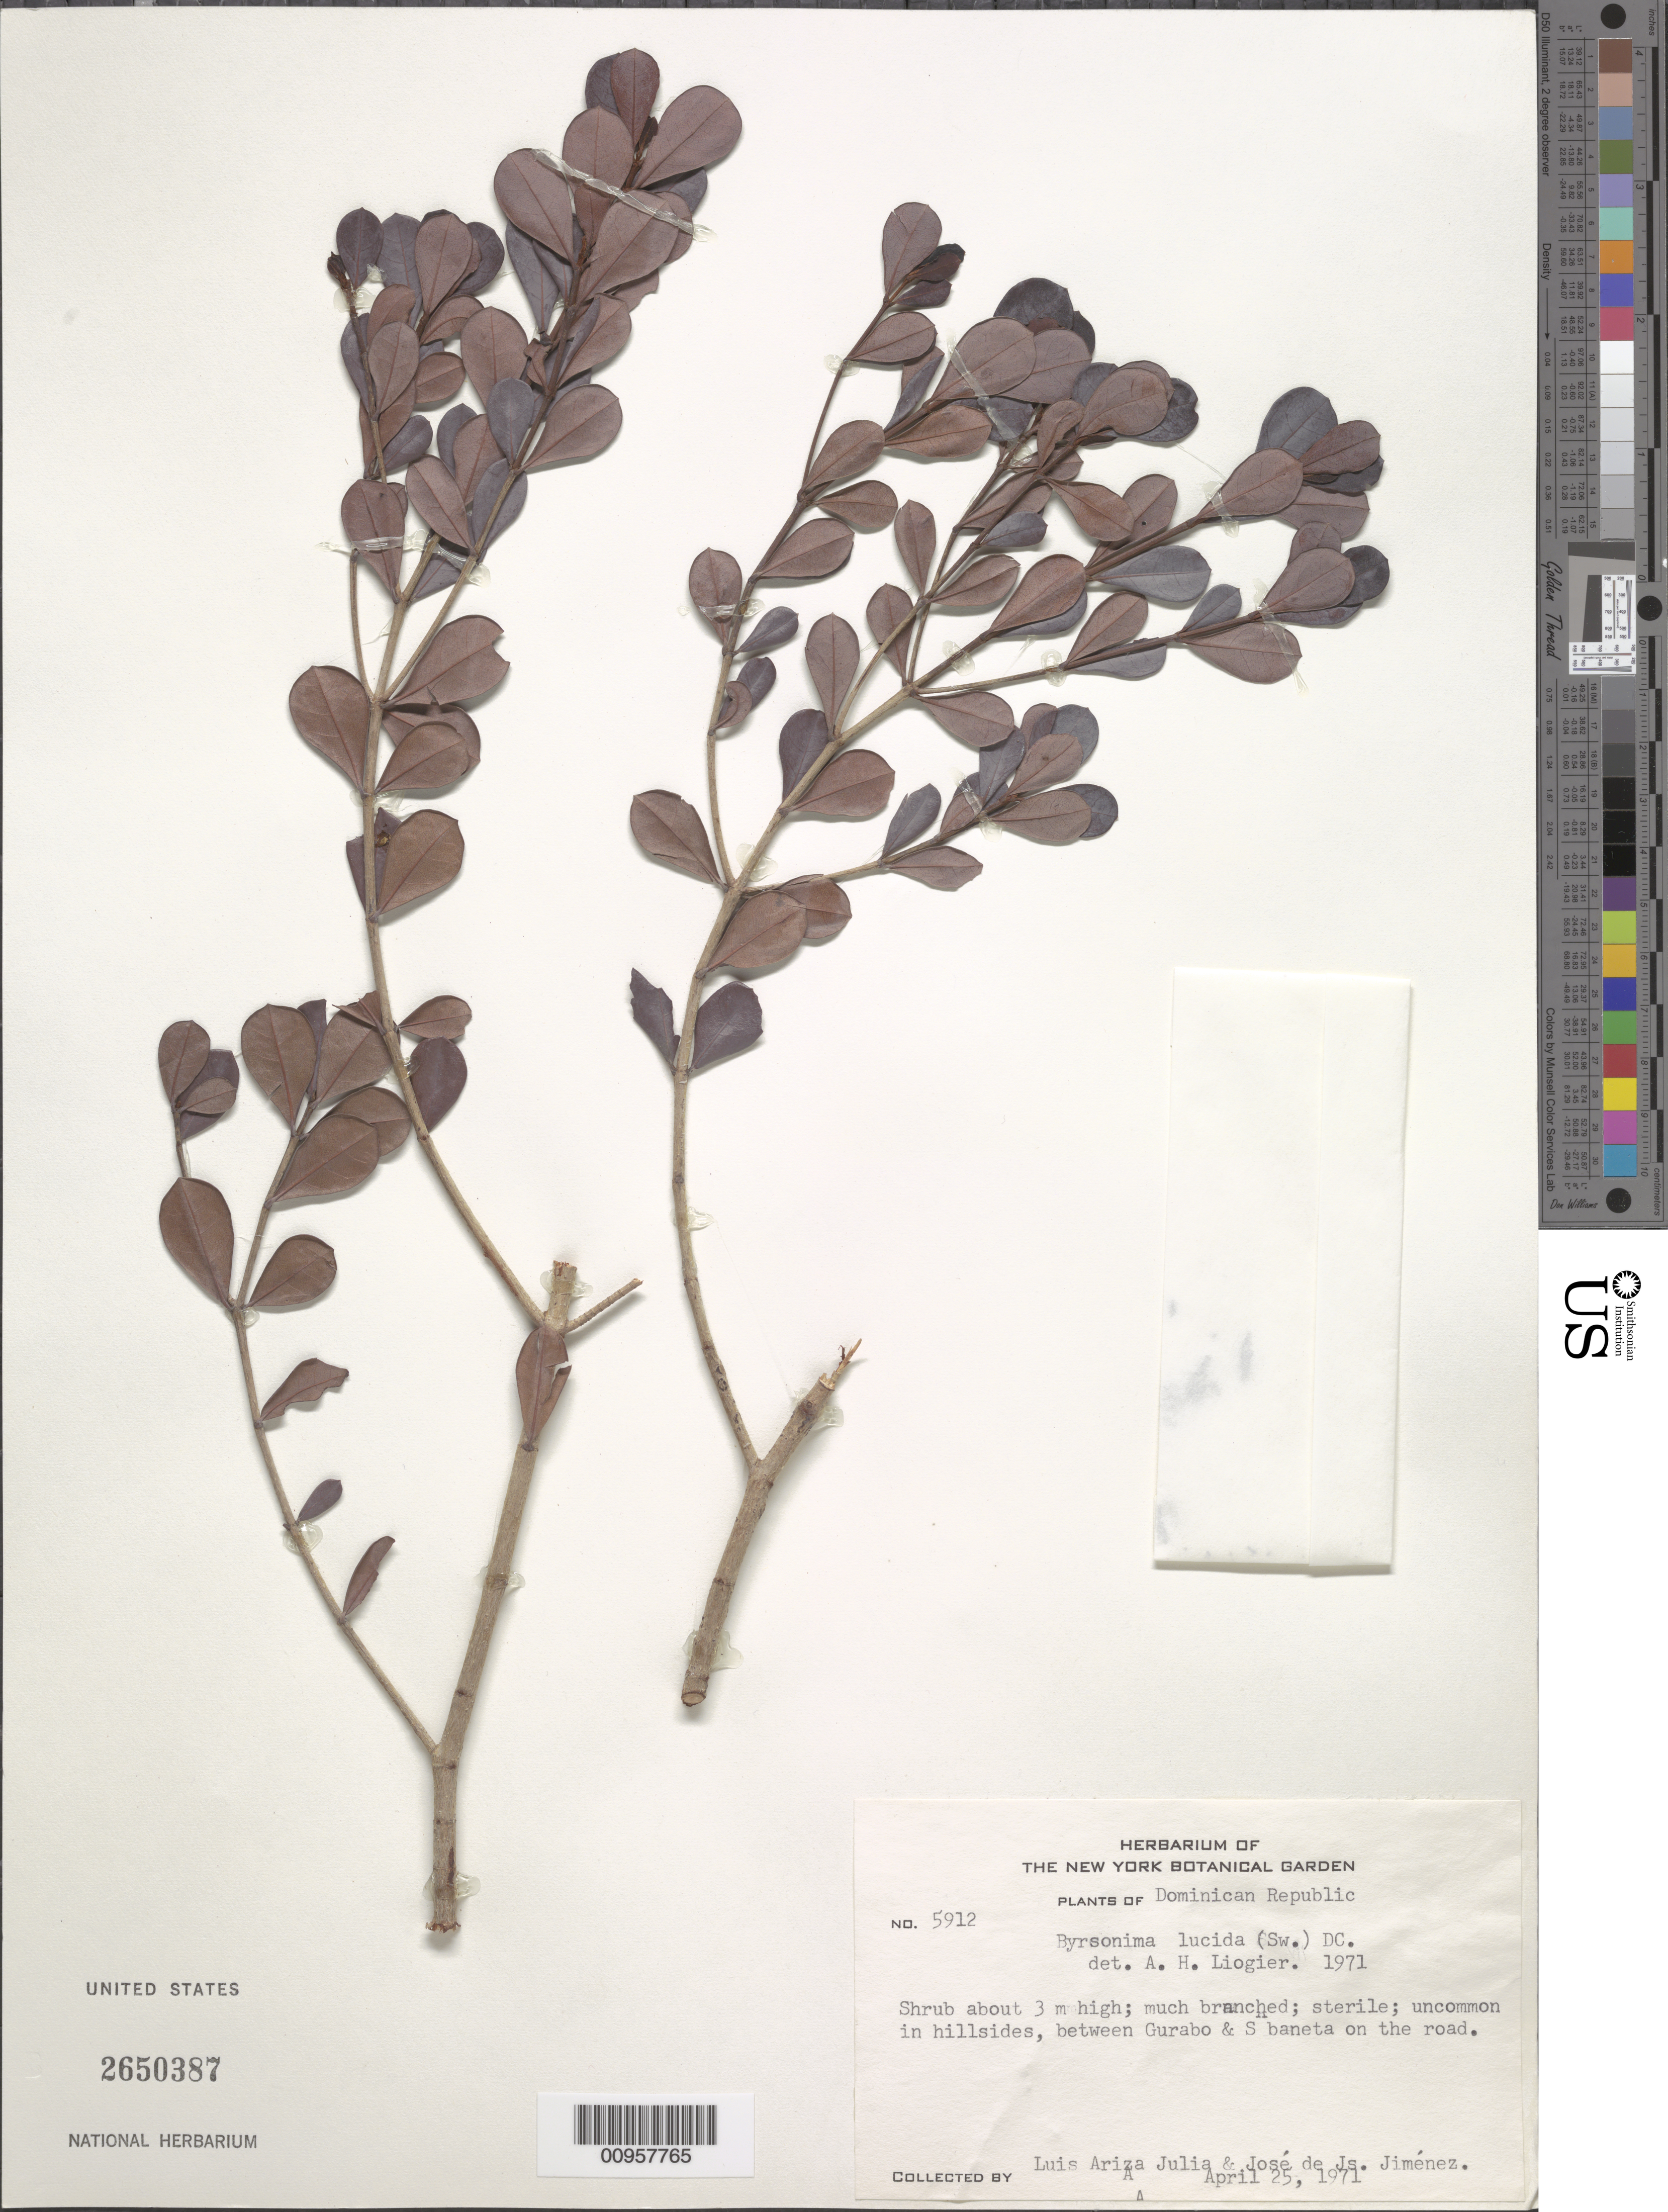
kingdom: Plantae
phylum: Tracheophyta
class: Magnoliopsida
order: Malpighiales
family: Malpighiaceae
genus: Byrsonima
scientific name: Byrsonima lucida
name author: (Mill.) DC.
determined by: Liogier, Alain H.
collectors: L. Ariza-Julia & J. J. Jiménez Almonte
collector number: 5912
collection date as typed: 25 Apr 1971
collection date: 1971-04-25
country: Dominican Republic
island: Hispaniola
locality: Between Gurabo & Sabaneta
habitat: On the road in hillsides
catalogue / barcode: US 2650387